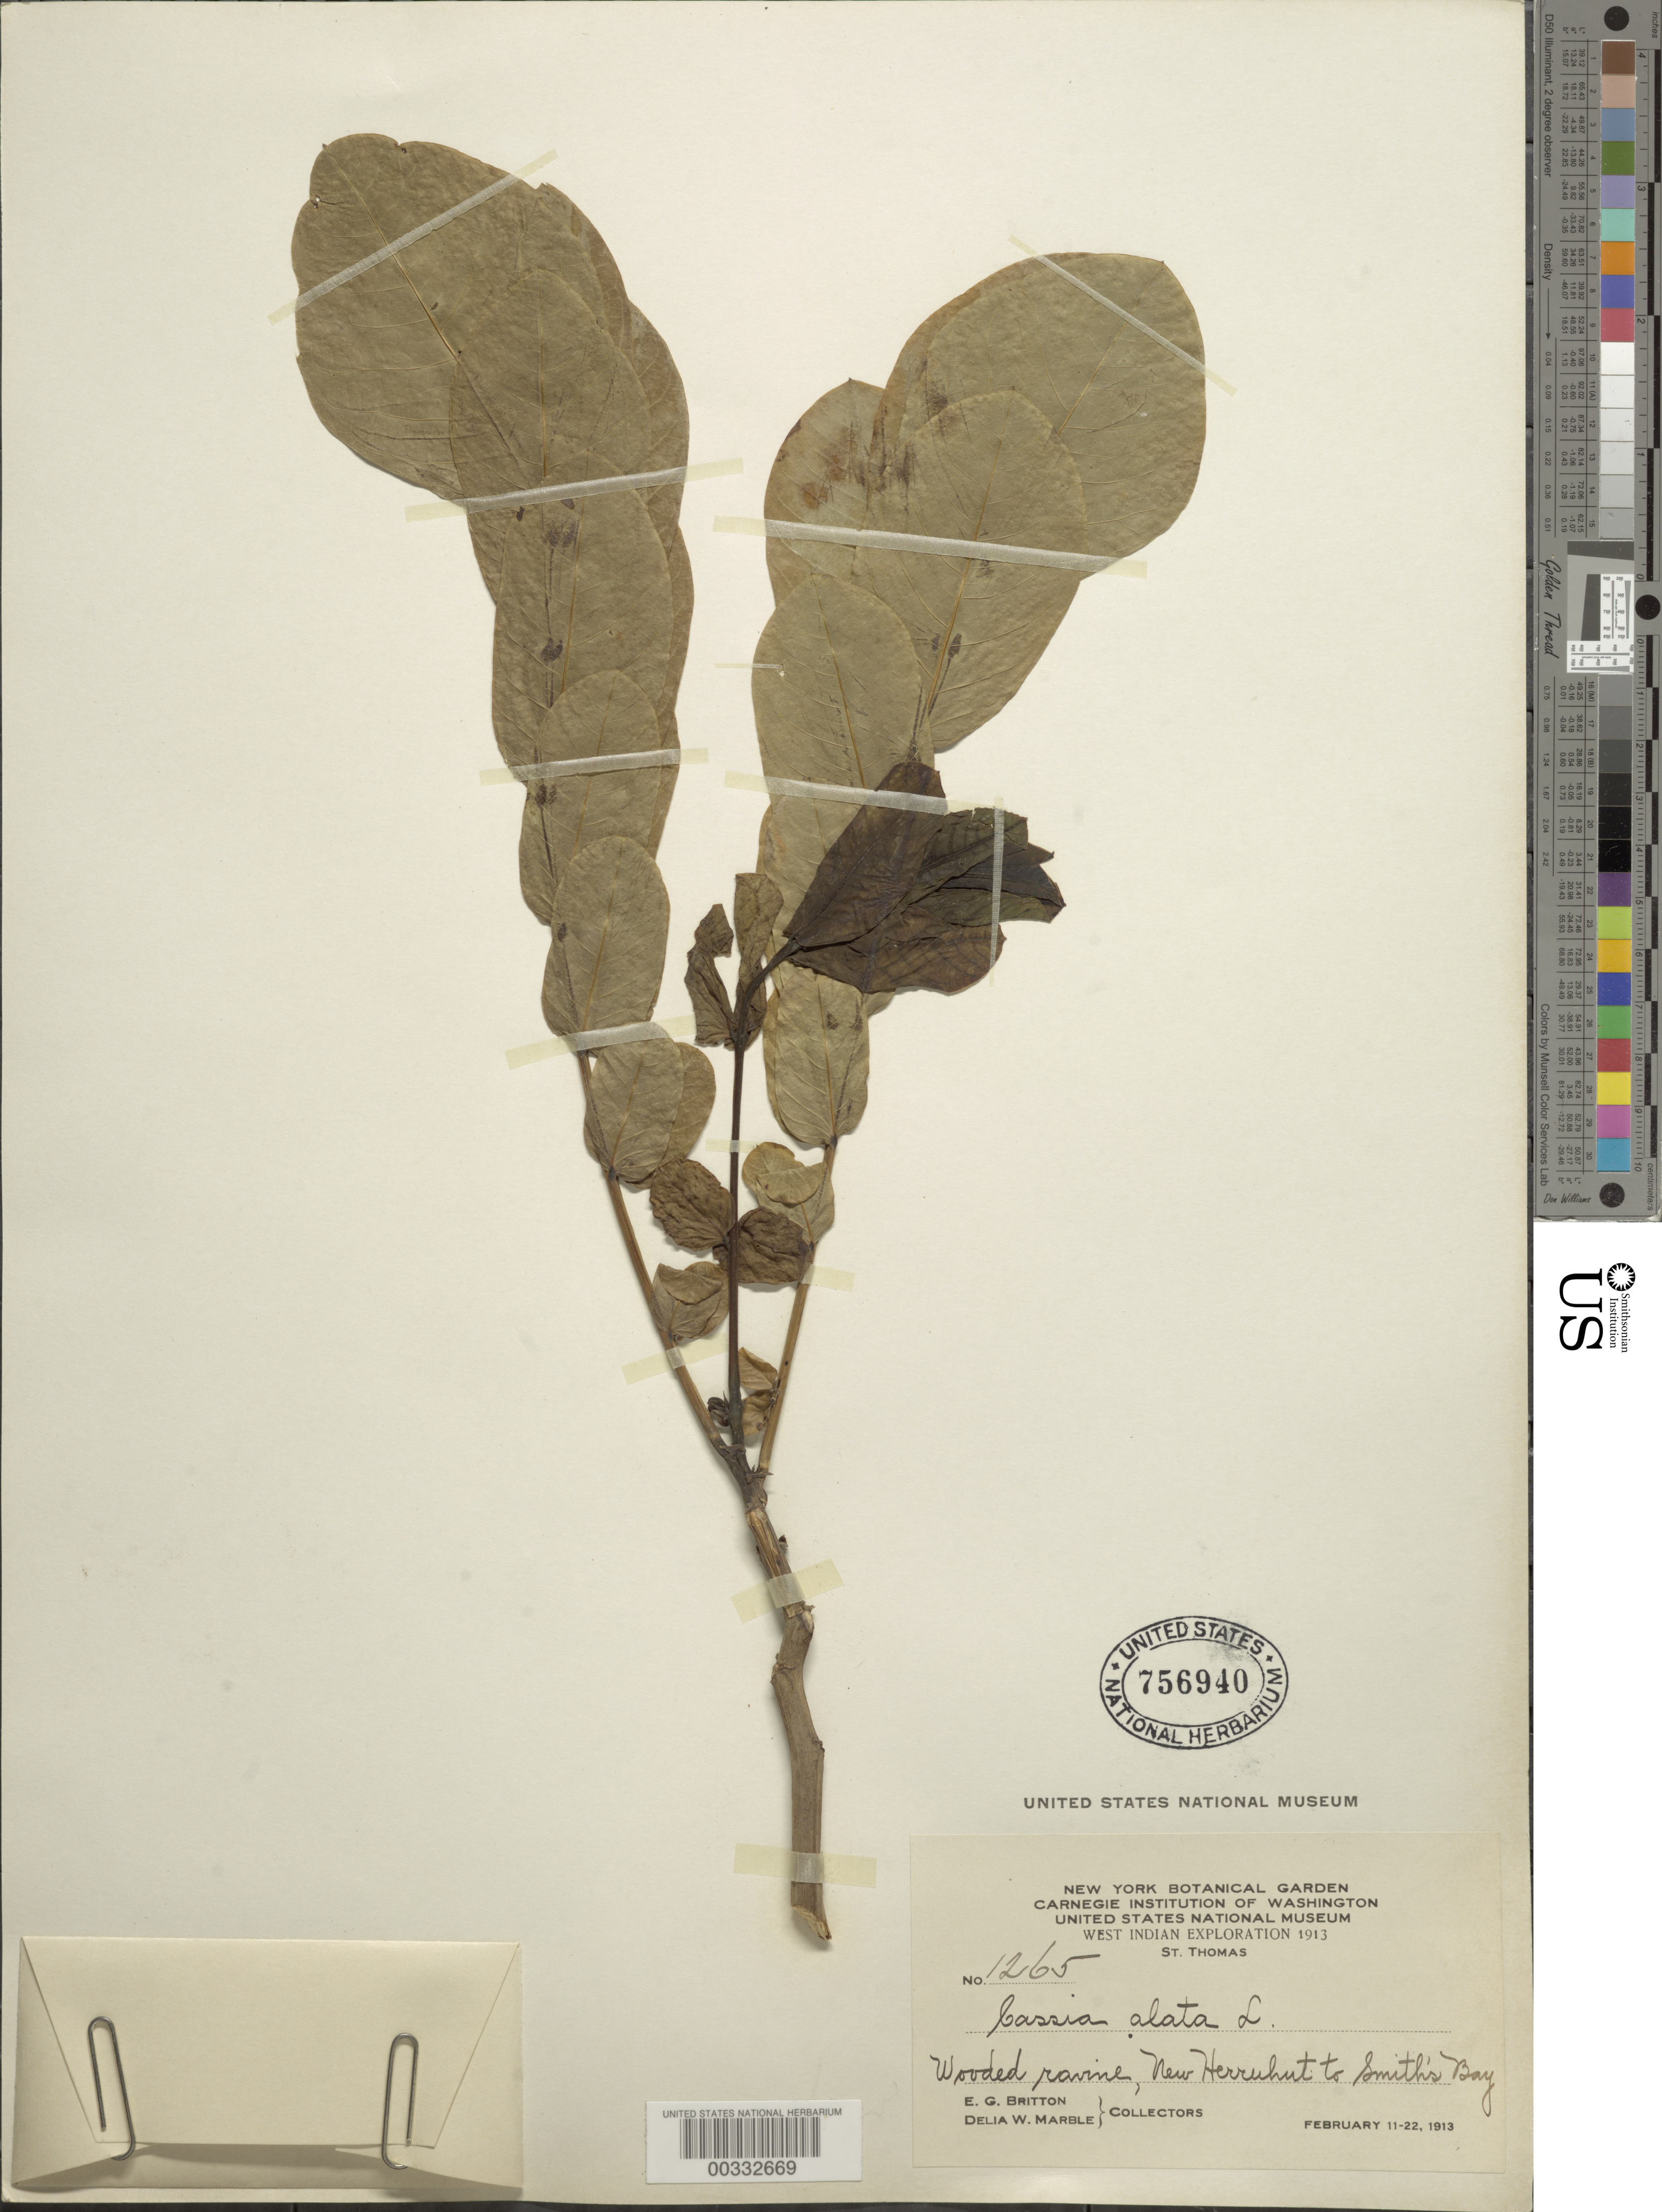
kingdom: Plantae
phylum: Tracheophyta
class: Magnoliopsida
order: Fabales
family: Fabaceae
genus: Senna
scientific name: Senna alata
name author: (L.) Roxb.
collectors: E. G. Britton & D. W. Marble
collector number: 1265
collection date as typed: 11 Feb 1913 to 22 Feb 1913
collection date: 1913-02-11/1913-02-22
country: U.S. Virgin Islands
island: St. Thomas Island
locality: New herruhut to smith's bay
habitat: Wooded ravine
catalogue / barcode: US 756940